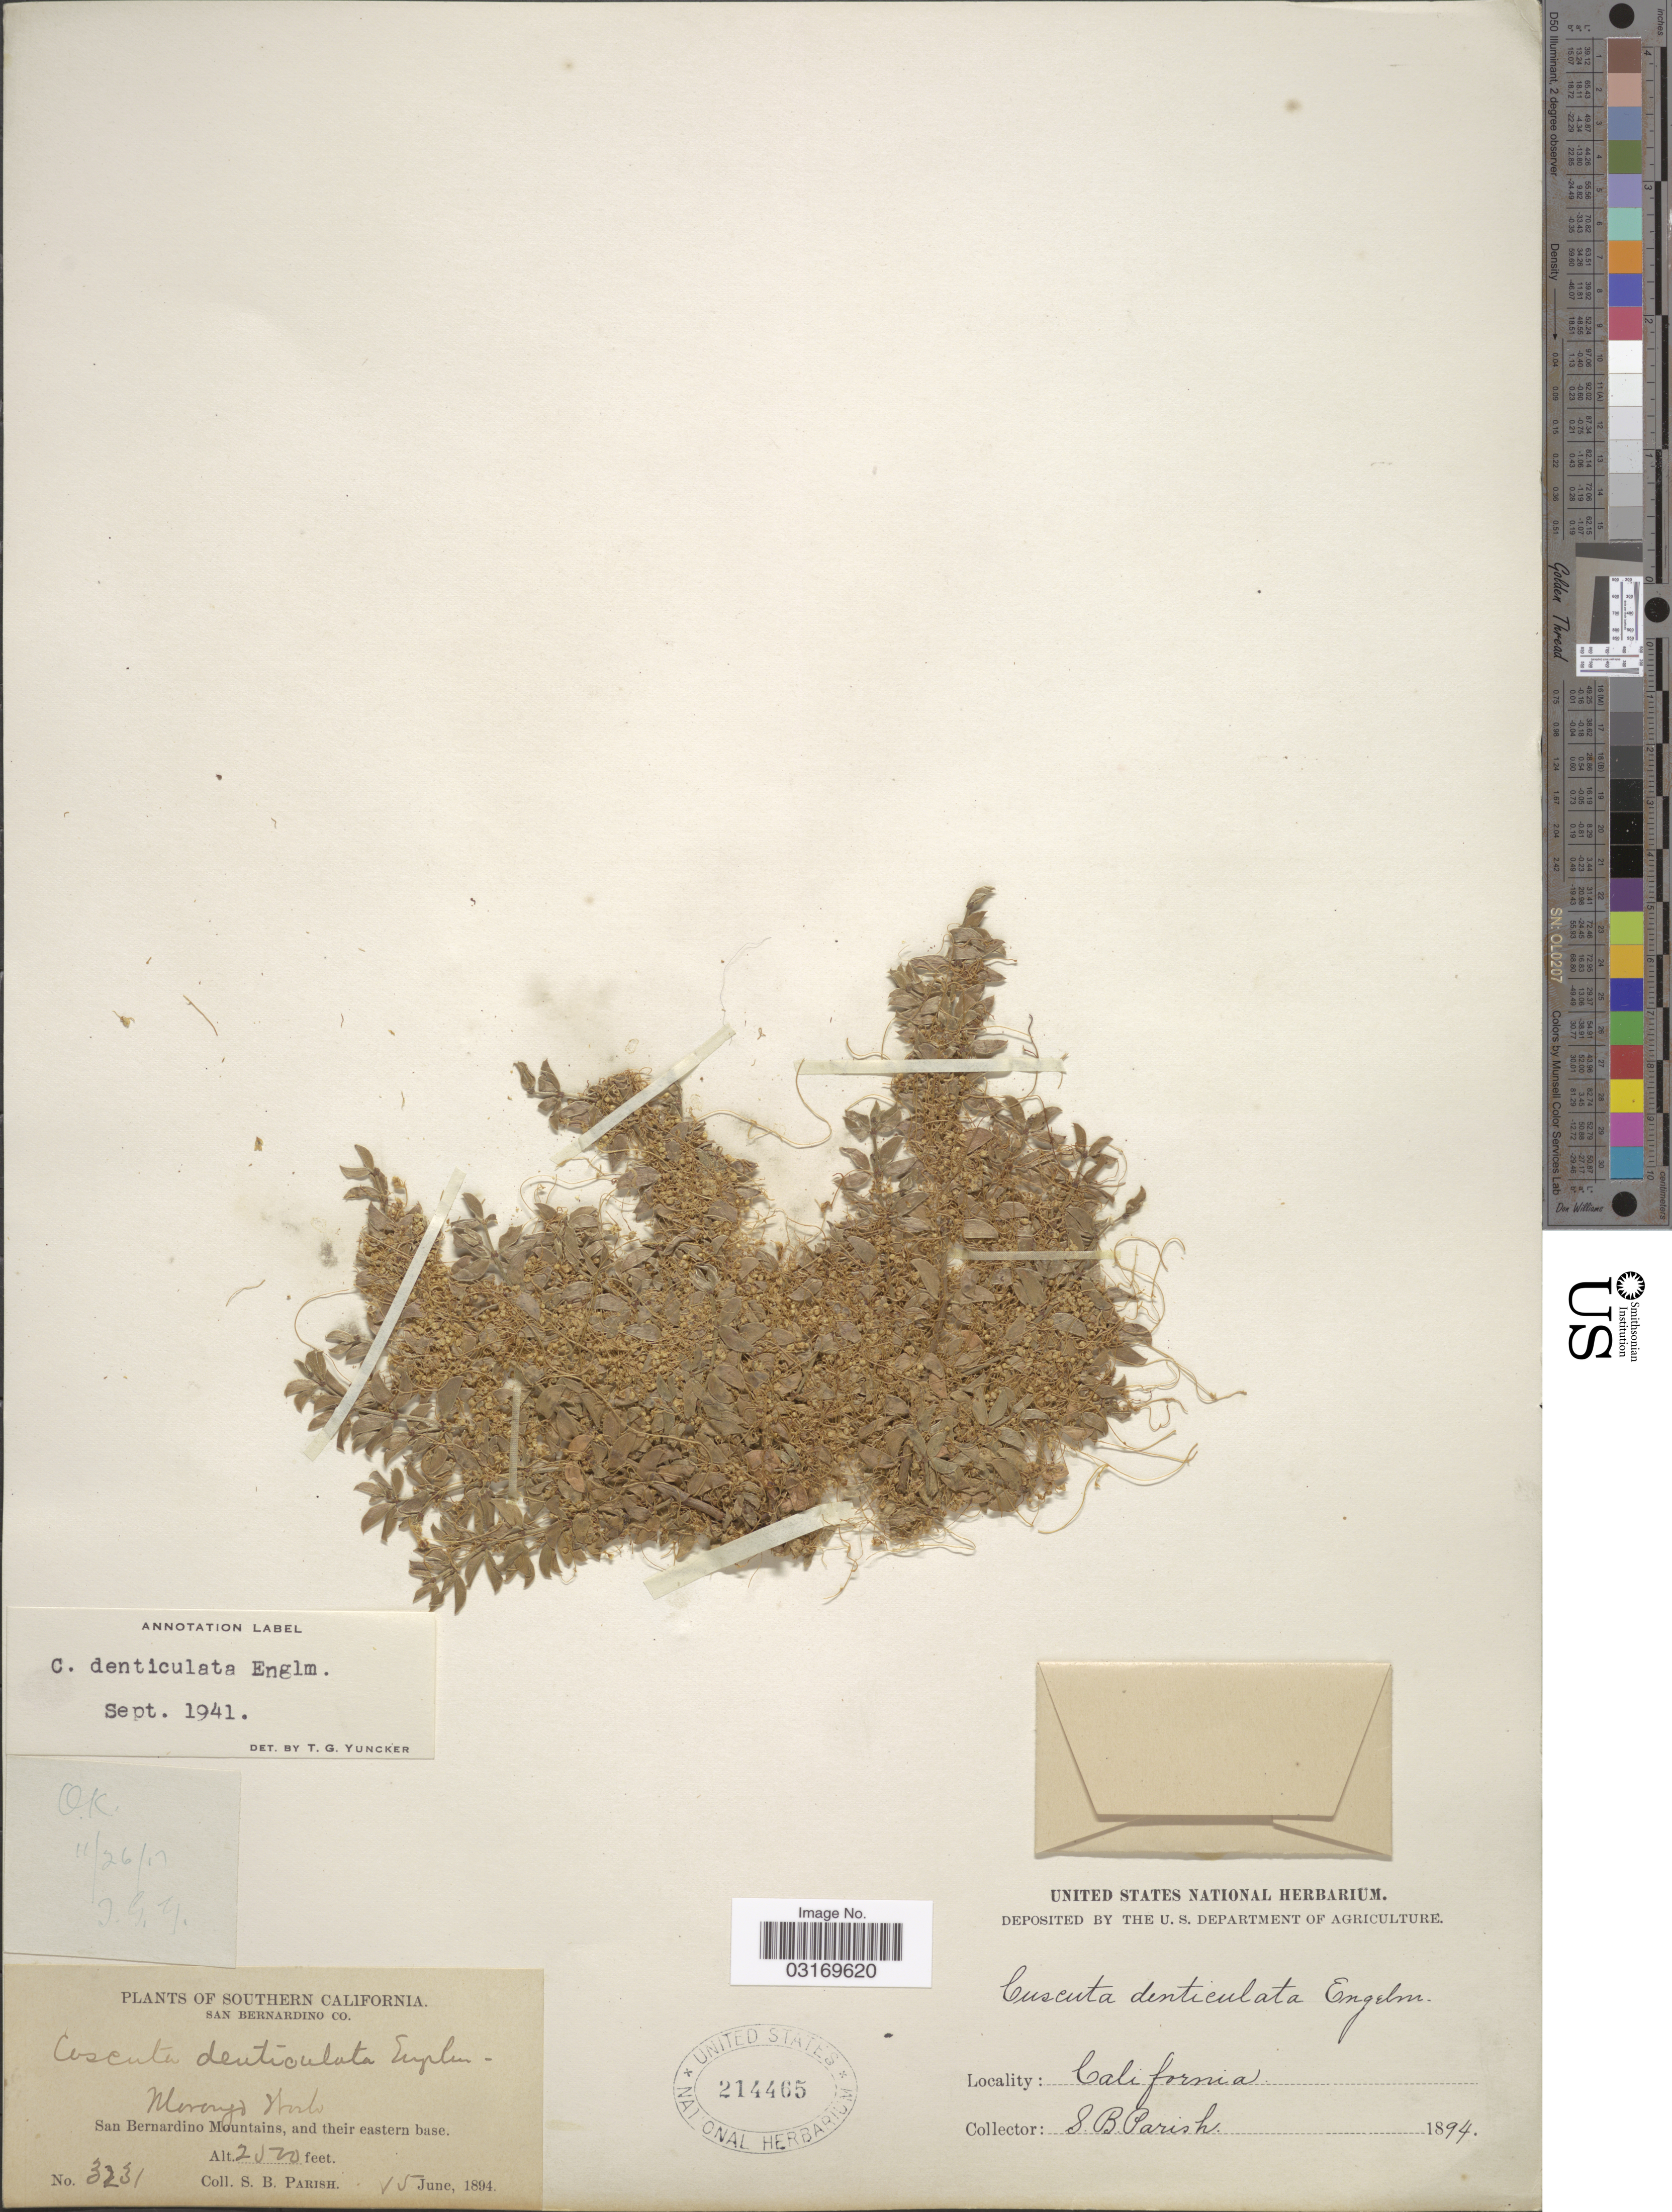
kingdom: Plantae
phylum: Tracheophyta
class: Magnoliopsida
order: Solanales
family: Convolvulaceae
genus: Cuscuta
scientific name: Cuscuta denticulata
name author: Engelm.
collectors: S. B. Parish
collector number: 3231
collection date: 1894-06-15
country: United States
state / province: California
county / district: San Bernardino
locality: Southern California. San Bernardino Co. Morongo Wash. San Bernardino Mountains, and their eastern base.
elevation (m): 762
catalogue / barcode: US 214465